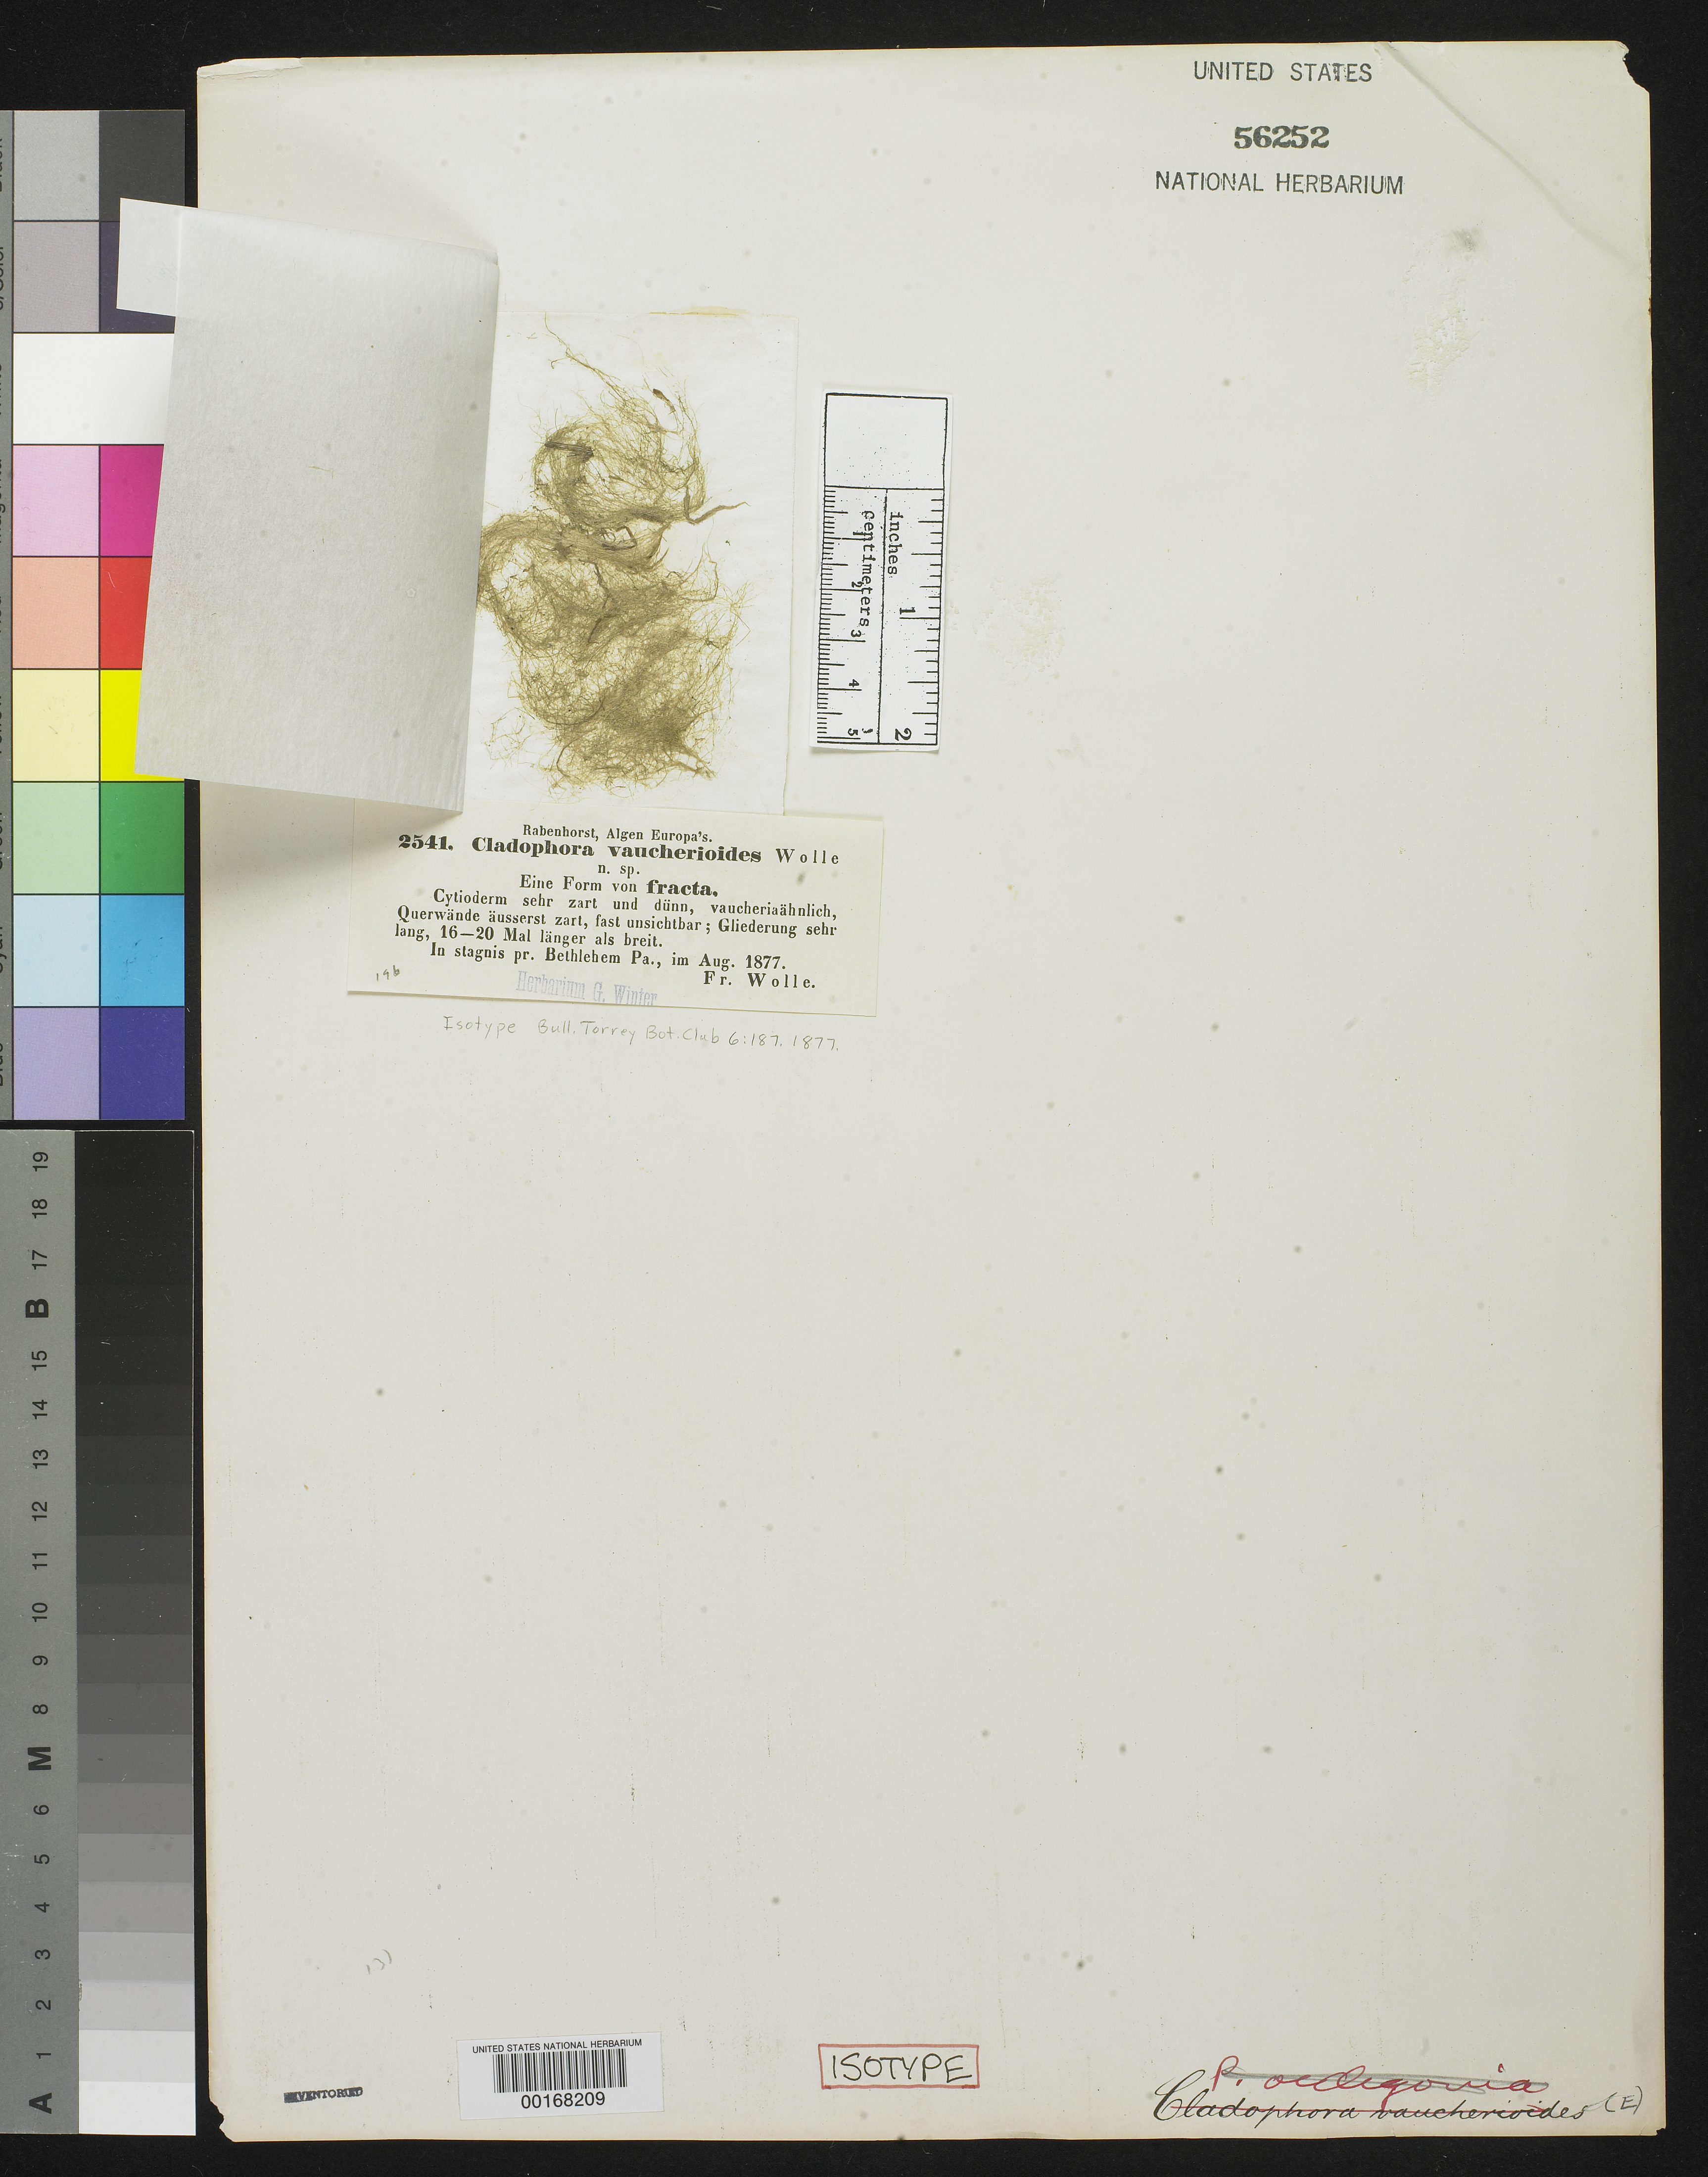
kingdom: Plantae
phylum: Chlorophyta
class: Ulvophyceae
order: Cladophorales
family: Cladophoraceae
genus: Cladophora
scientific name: Cladophora vaucherioides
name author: Wolle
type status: Isotype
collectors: F. Wolle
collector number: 2541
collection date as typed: Aug 1877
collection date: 1877-08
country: United States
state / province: Pennsylvania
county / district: Lehigh County / Northampton County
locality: Near Bethlehem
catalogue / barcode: US 56252